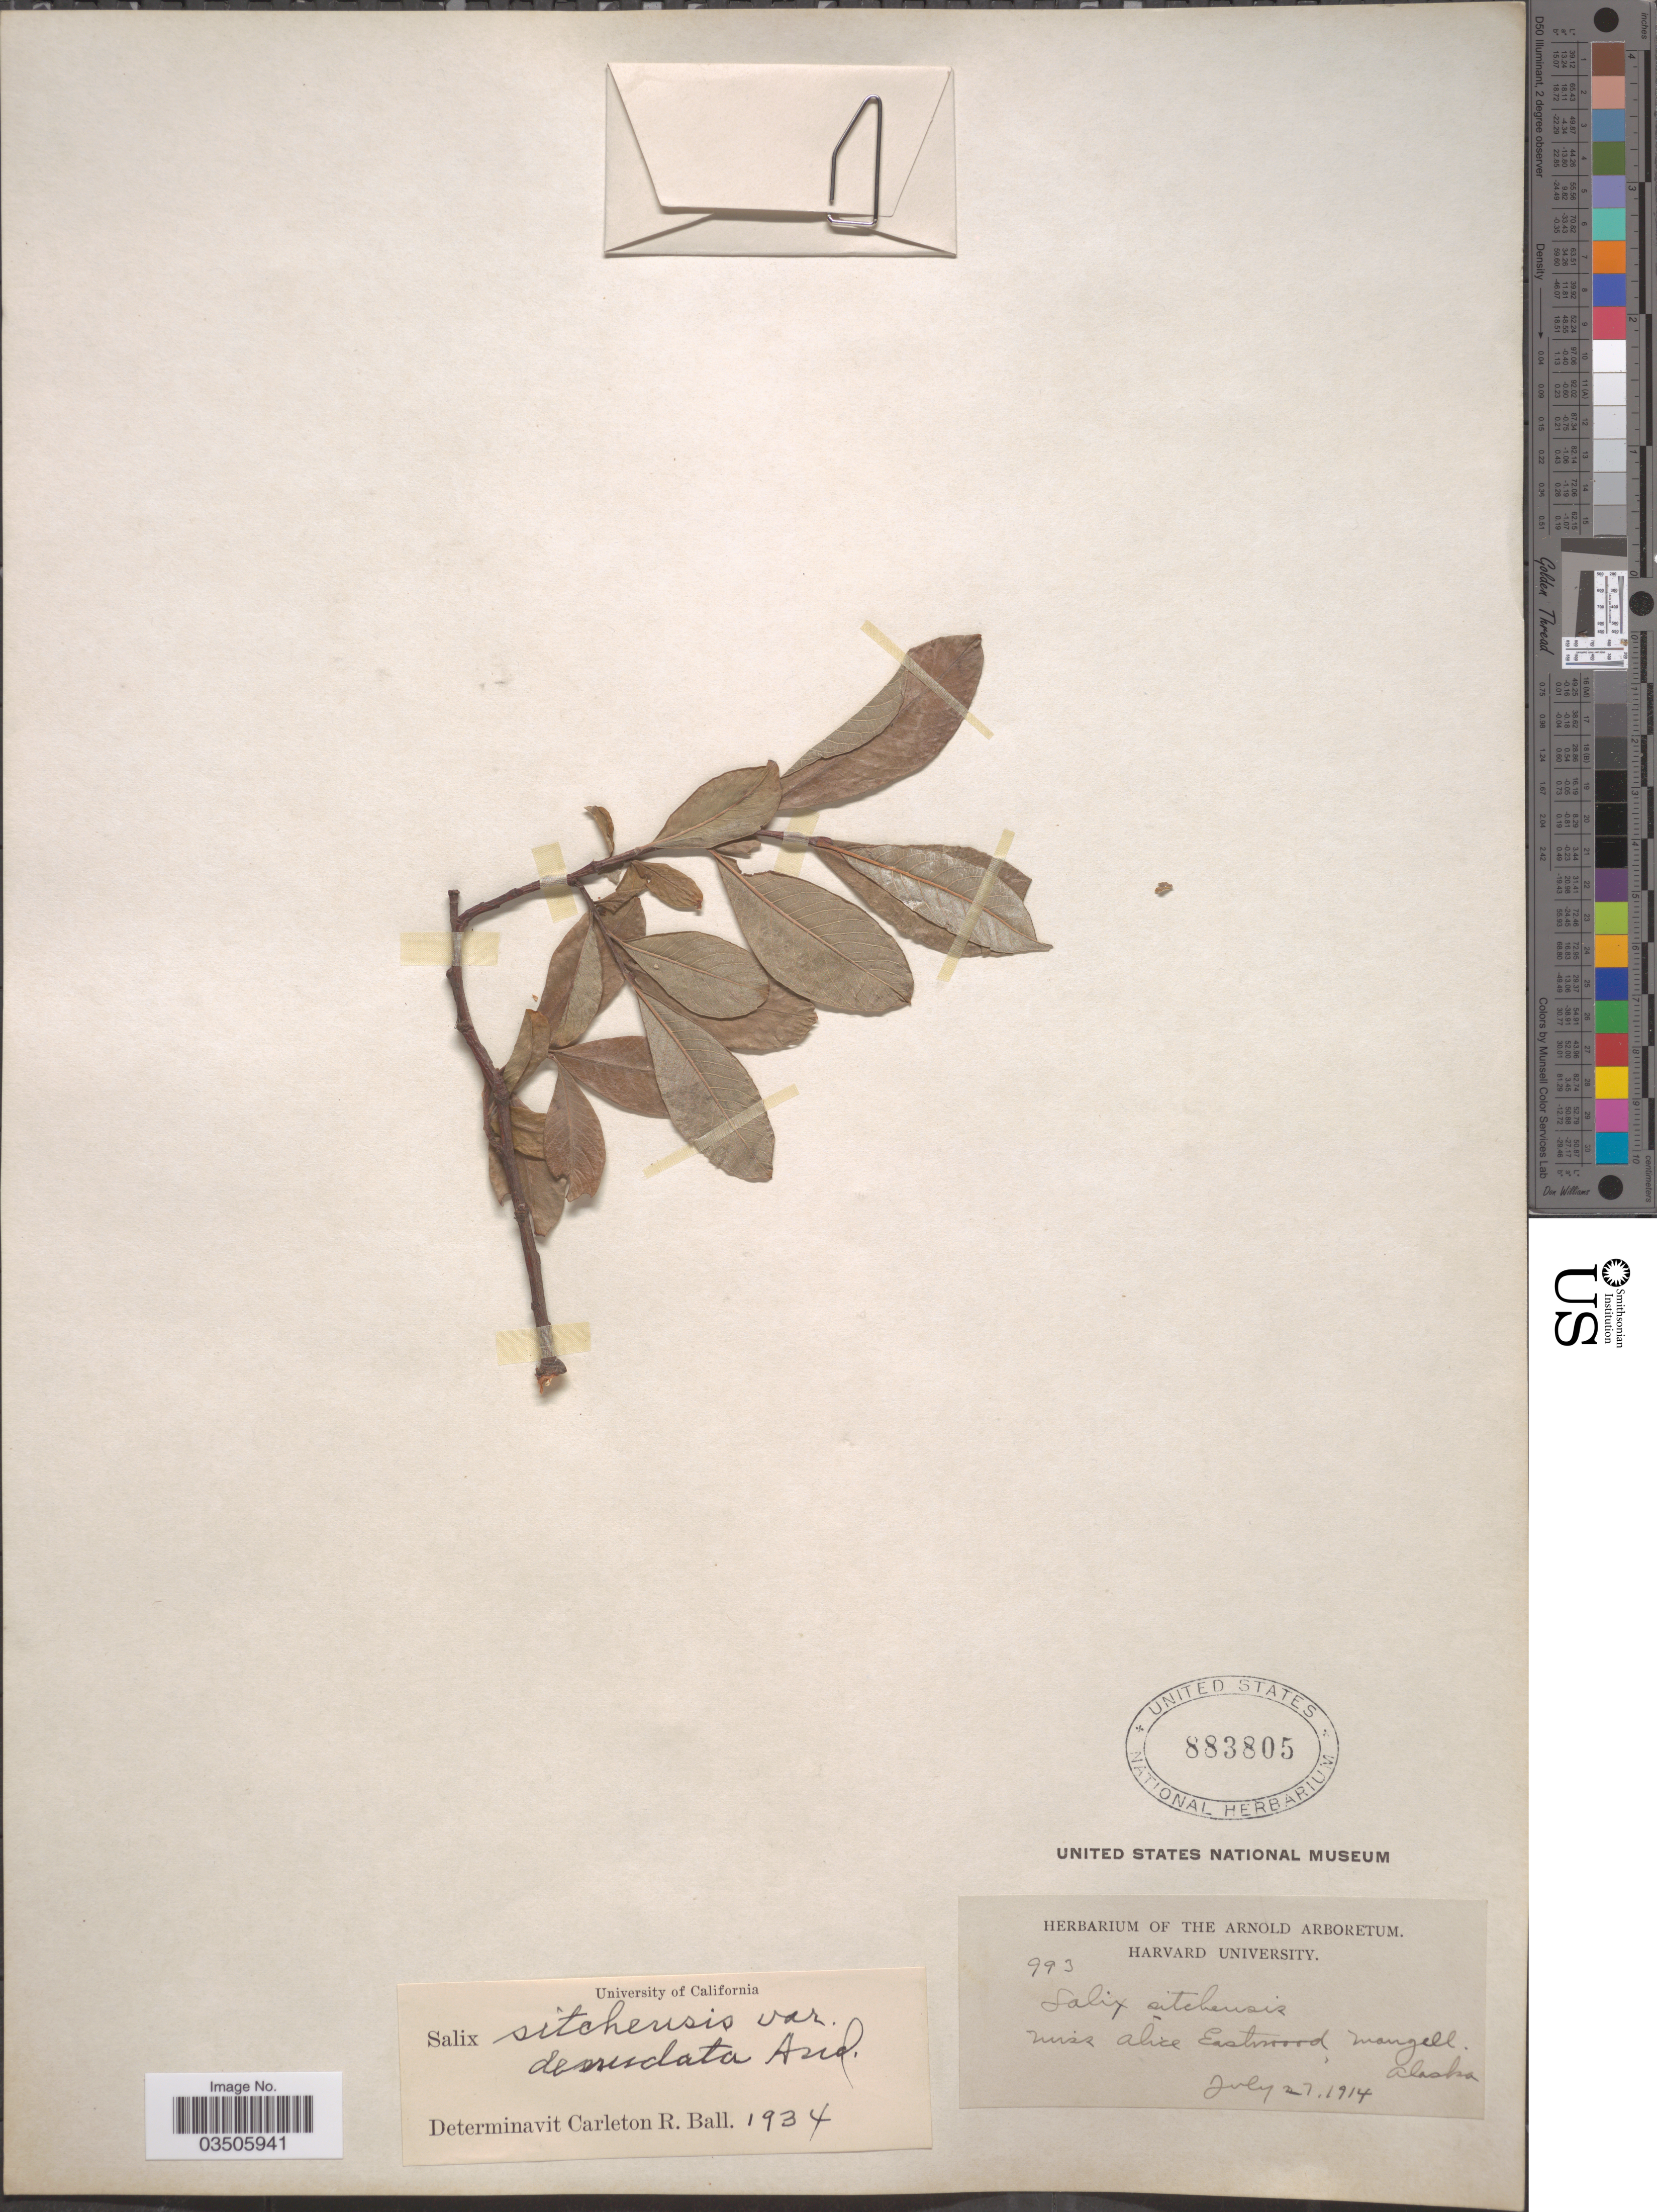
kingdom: Plantae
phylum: Tracheophyta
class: Magnoliopsida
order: Malpighiales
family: Salicaceae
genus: Salix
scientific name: Salix sitchensis var. denudata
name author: Andersson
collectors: A. Eastwood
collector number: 993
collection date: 1914-07-27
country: United States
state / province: Alaska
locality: Wrangell.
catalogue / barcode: US 883805